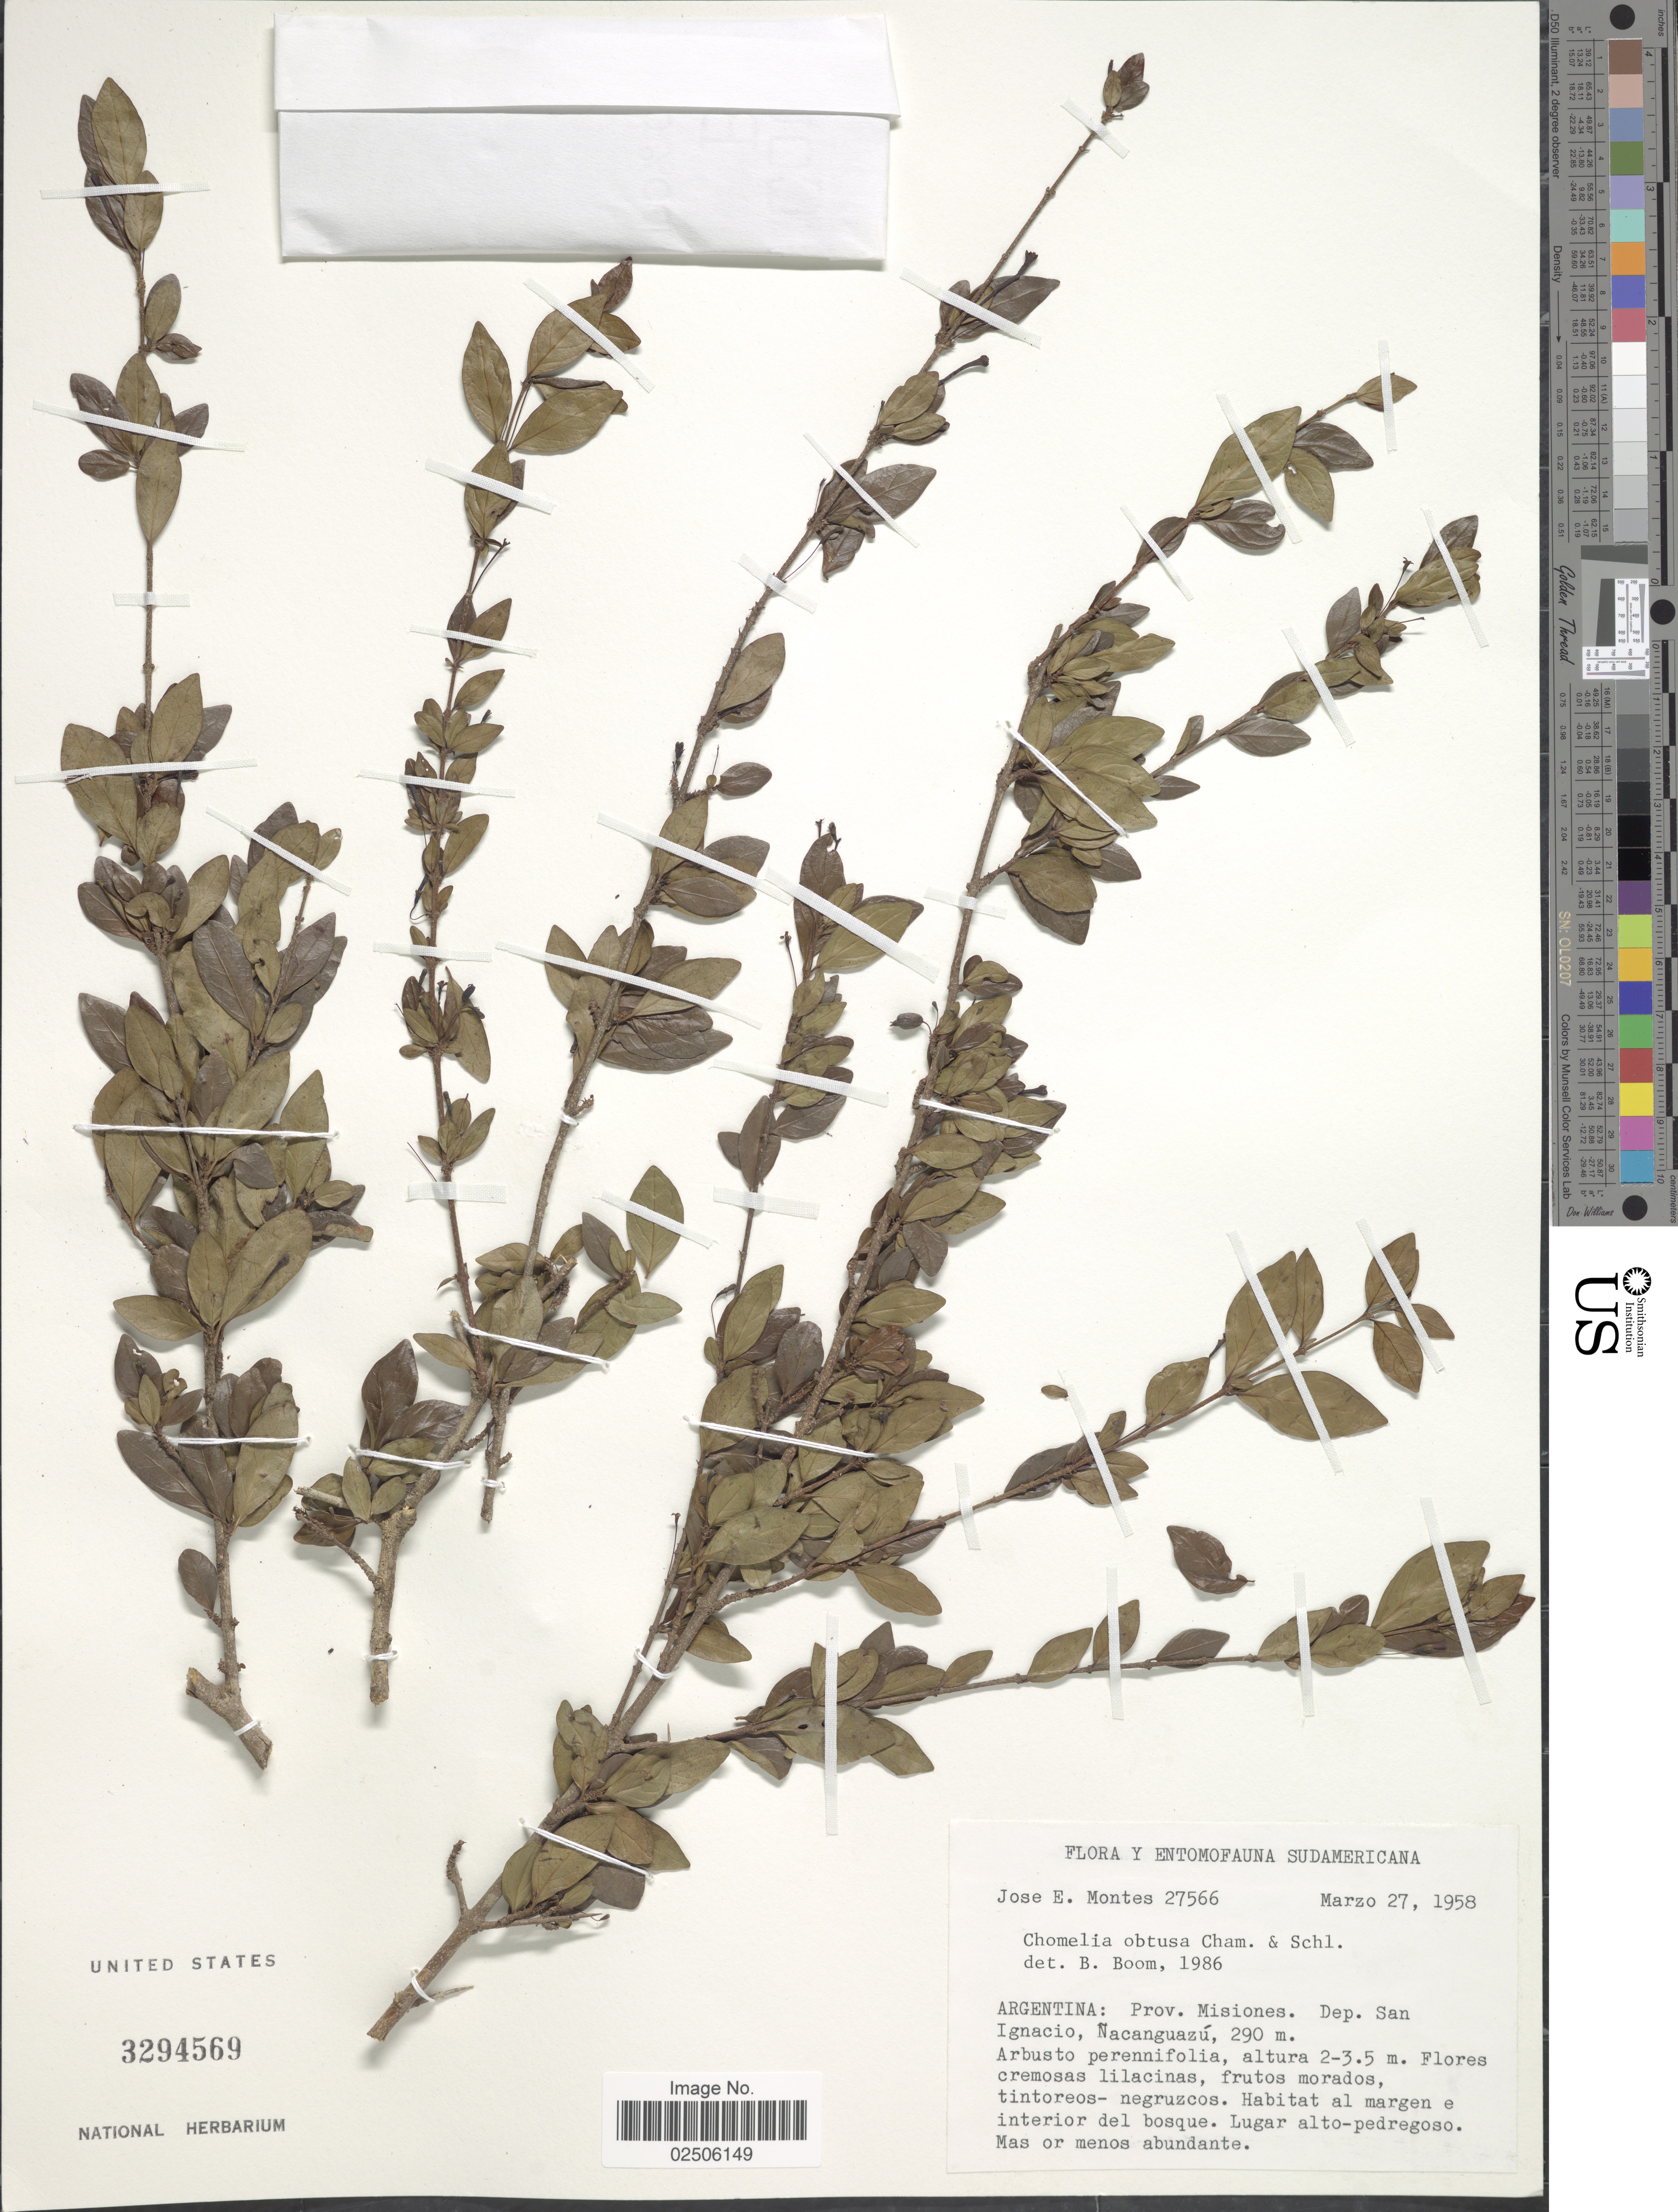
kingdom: Plantae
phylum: Tracheophyta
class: Magnoliopsida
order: Gentianales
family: Rubiaceae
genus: Chomelia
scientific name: Chomelia obtusa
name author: Cham. & Schltdl.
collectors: J. E. Montes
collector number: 27566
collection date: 1958-03-27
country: Argentina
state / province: Misiones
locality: Entomofauna Sudamericana, Dep. San Ignacio, Nacanguazu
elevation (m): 290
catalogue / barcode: US 3294569